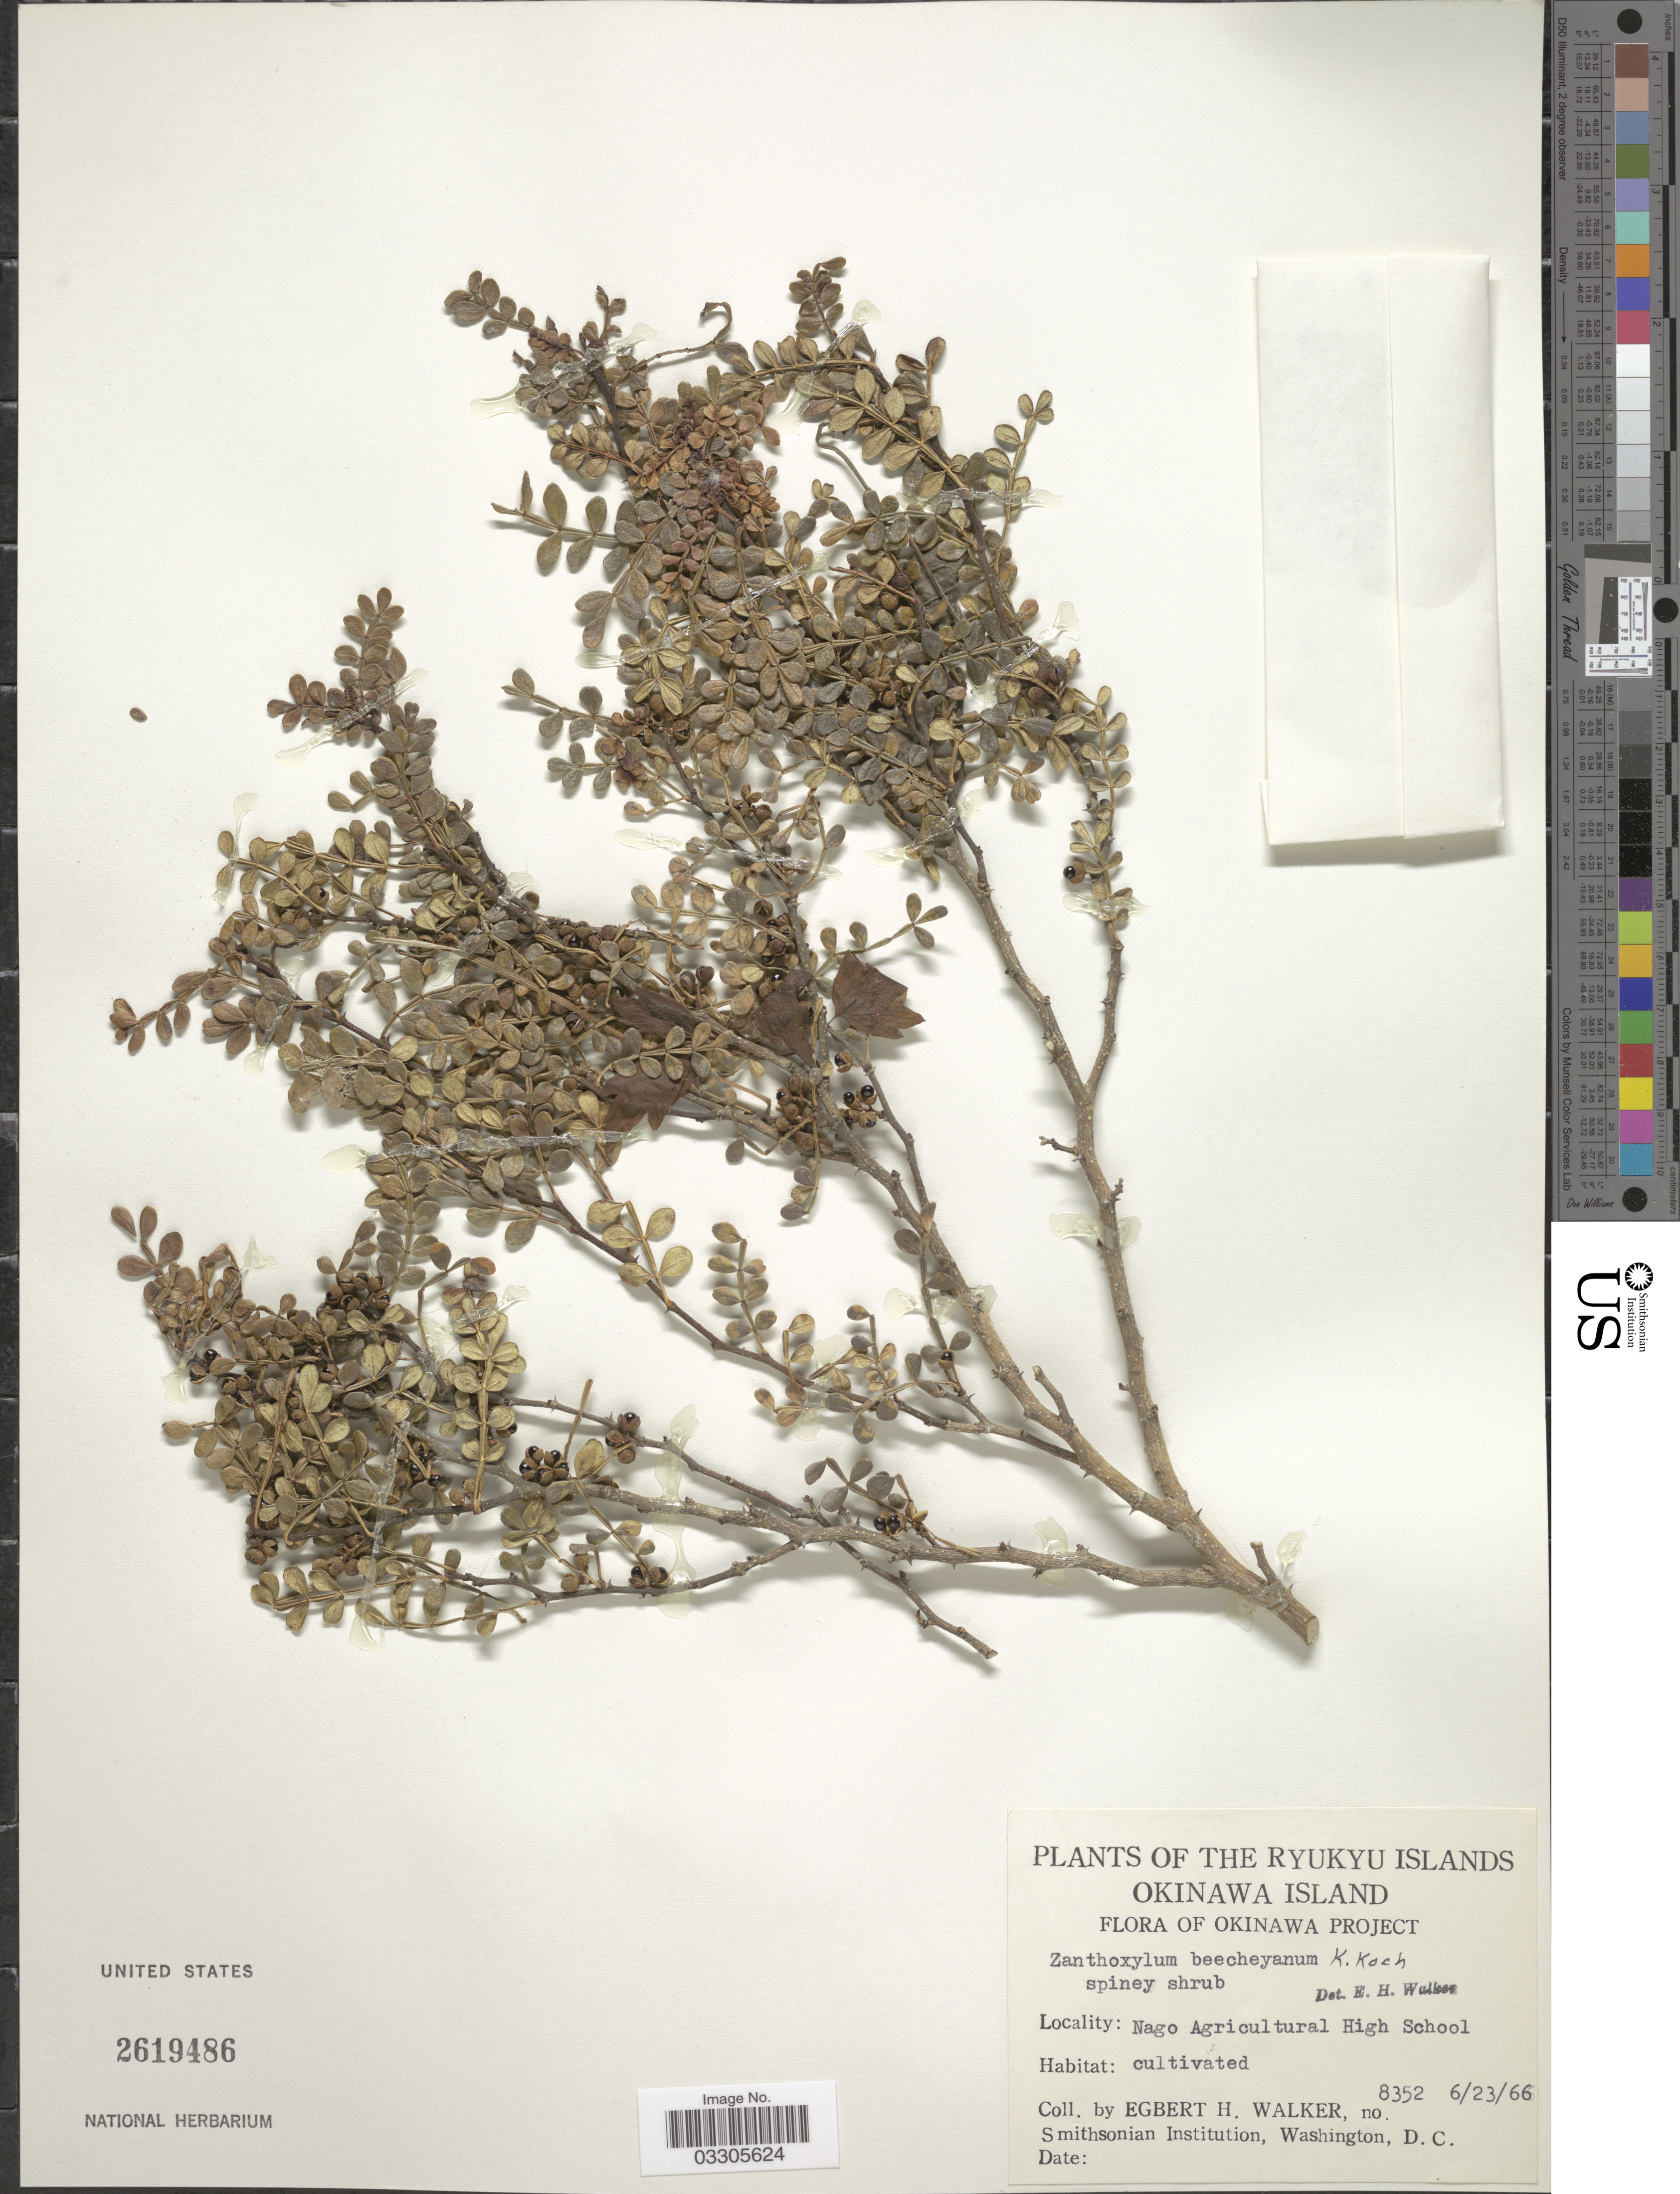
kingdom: Plantae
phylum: Tracheophyta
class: Magnoliopsida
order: Sapindales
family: Rutaceae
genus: Zanthoxylum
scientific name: Zanthoxylum beecheyanum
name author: K. Koch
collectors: E. H. Walker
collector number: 8352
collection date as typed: Transcribed d/m/y: 23/6/66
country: Japan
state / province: Okinawa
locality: The Ryukyu Islands, Okinawa Island, Nago Agricultural High School.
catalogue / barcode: US 2619486